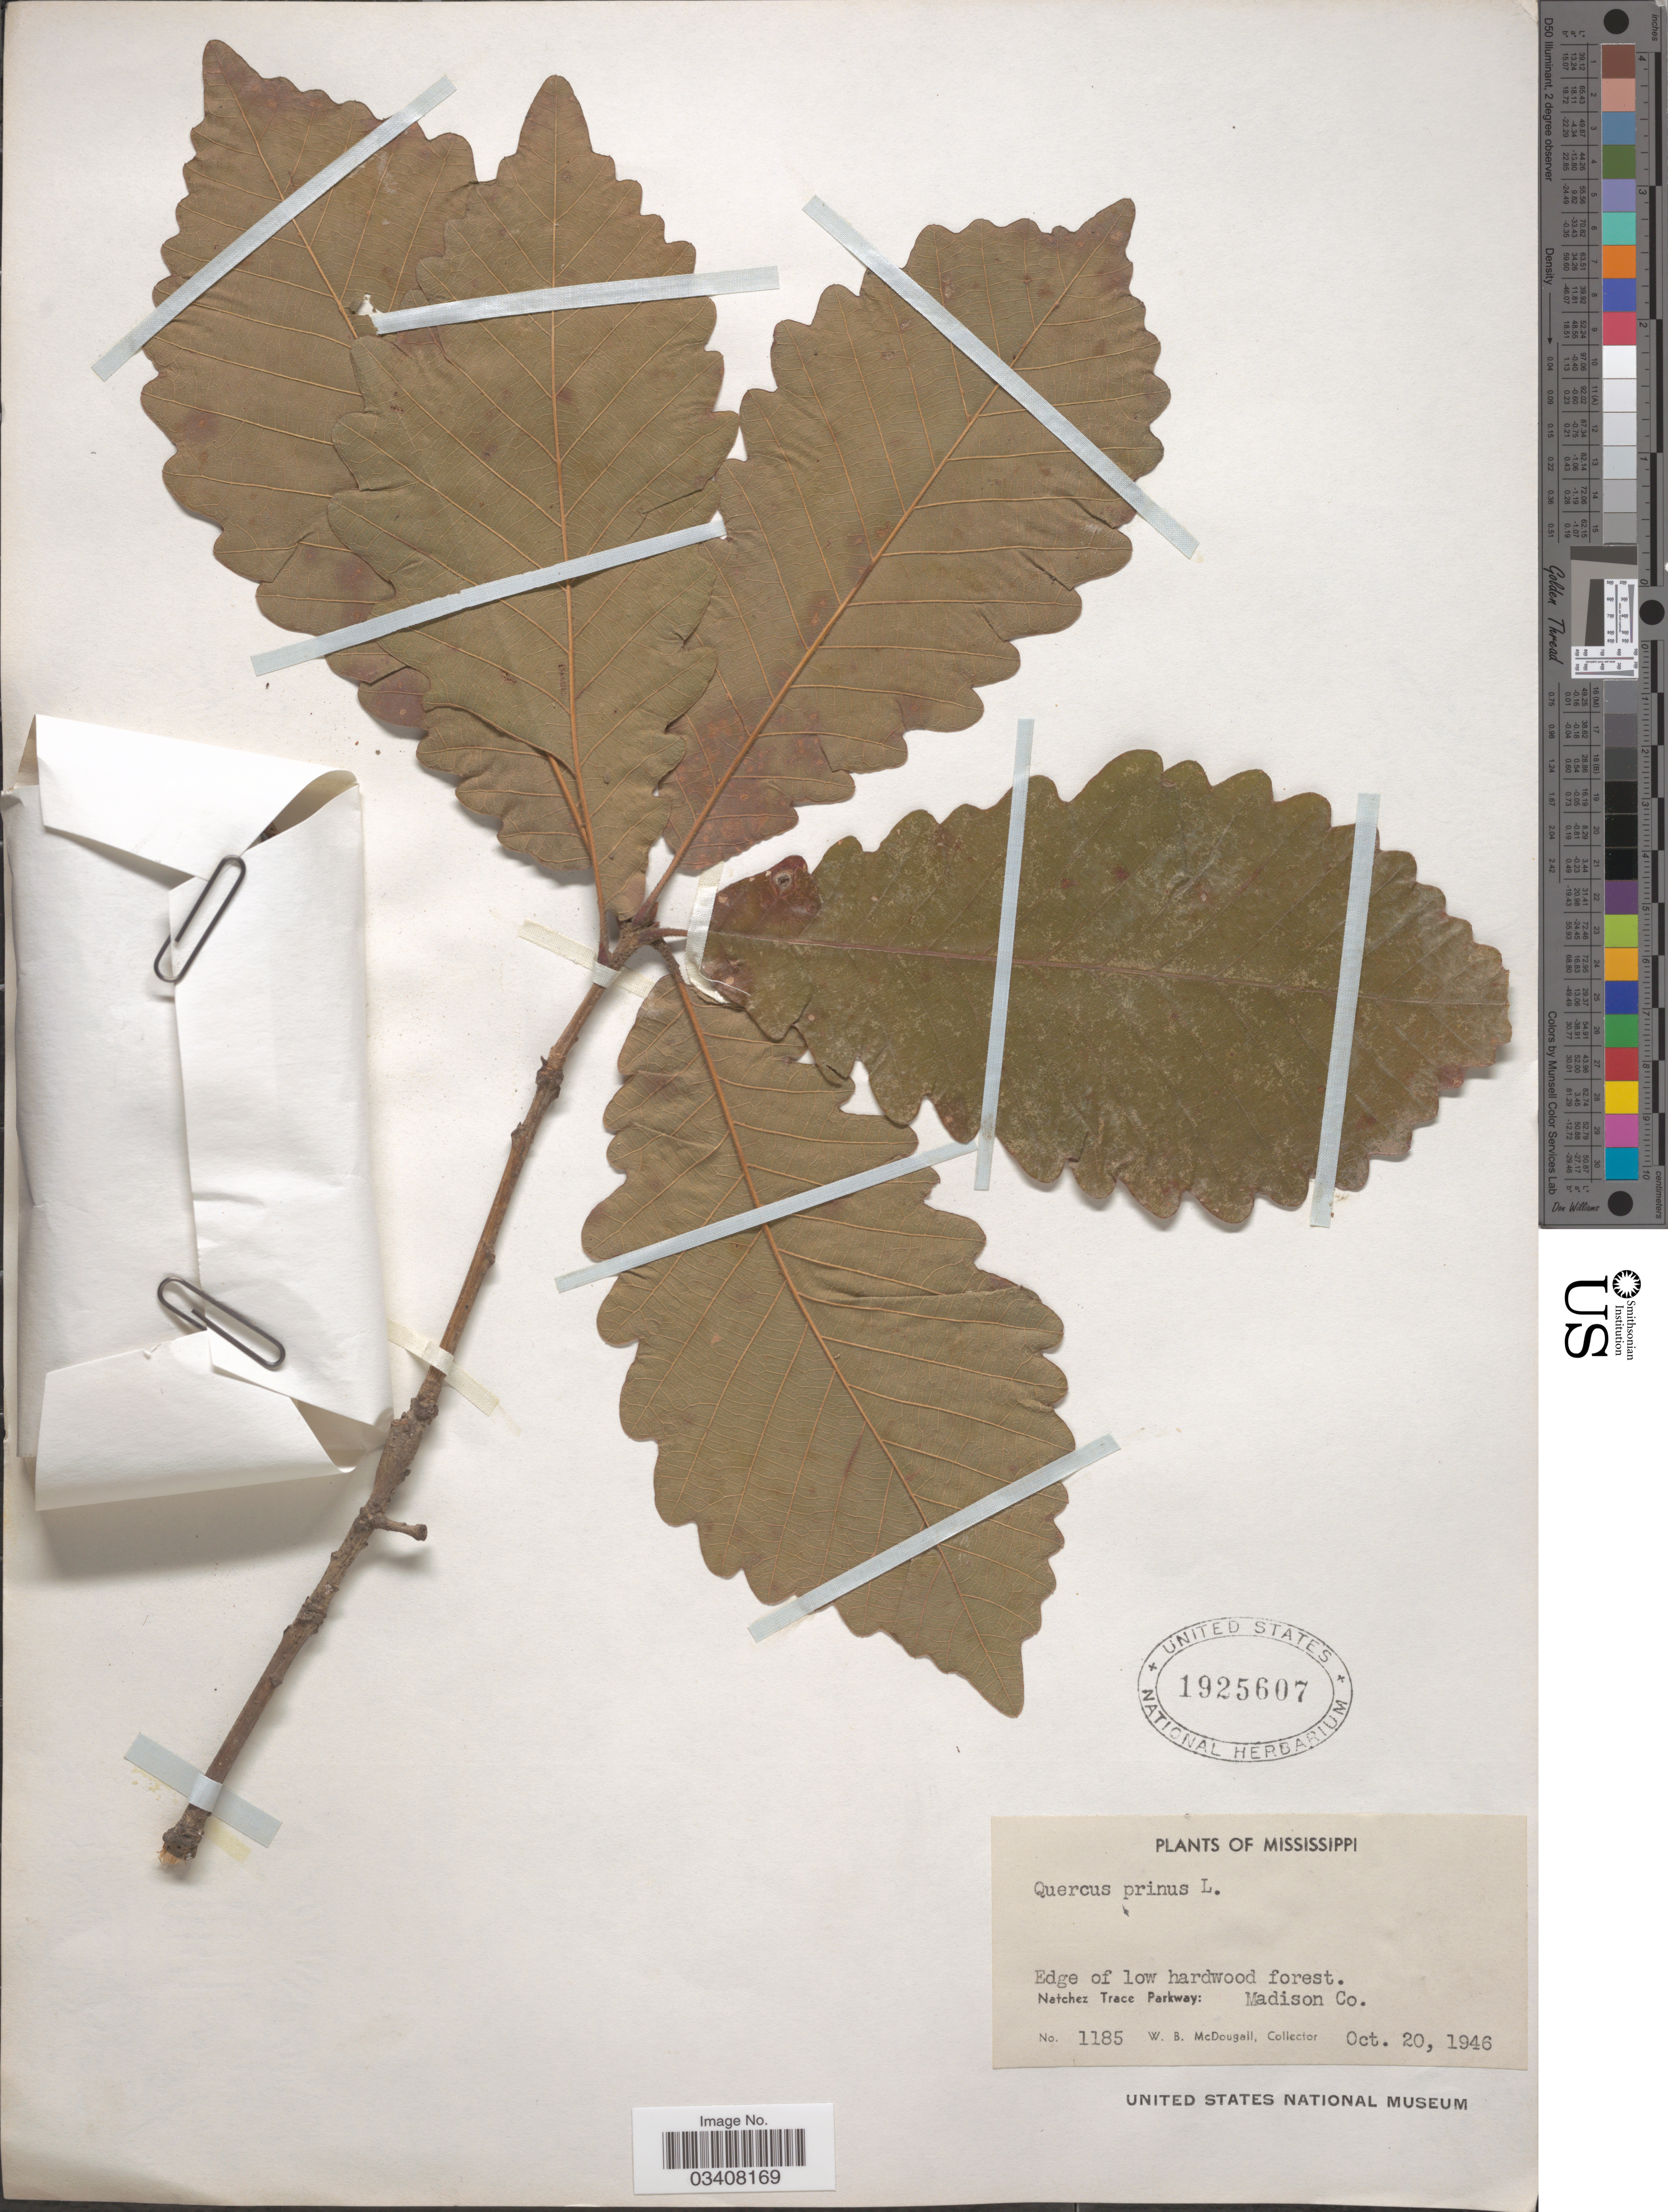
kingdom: Plantae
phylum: Tracheophyta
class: Magnoliopsida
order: Fagales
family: Fagaceae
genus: Quercus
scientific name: Quercus prinus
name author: L.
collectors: W. B. McDougall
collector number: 1185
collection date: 1946-10-20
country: United States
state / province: Mississippi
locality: Natchez Trace Parkway: Madison Co.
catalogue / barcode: US 1925607